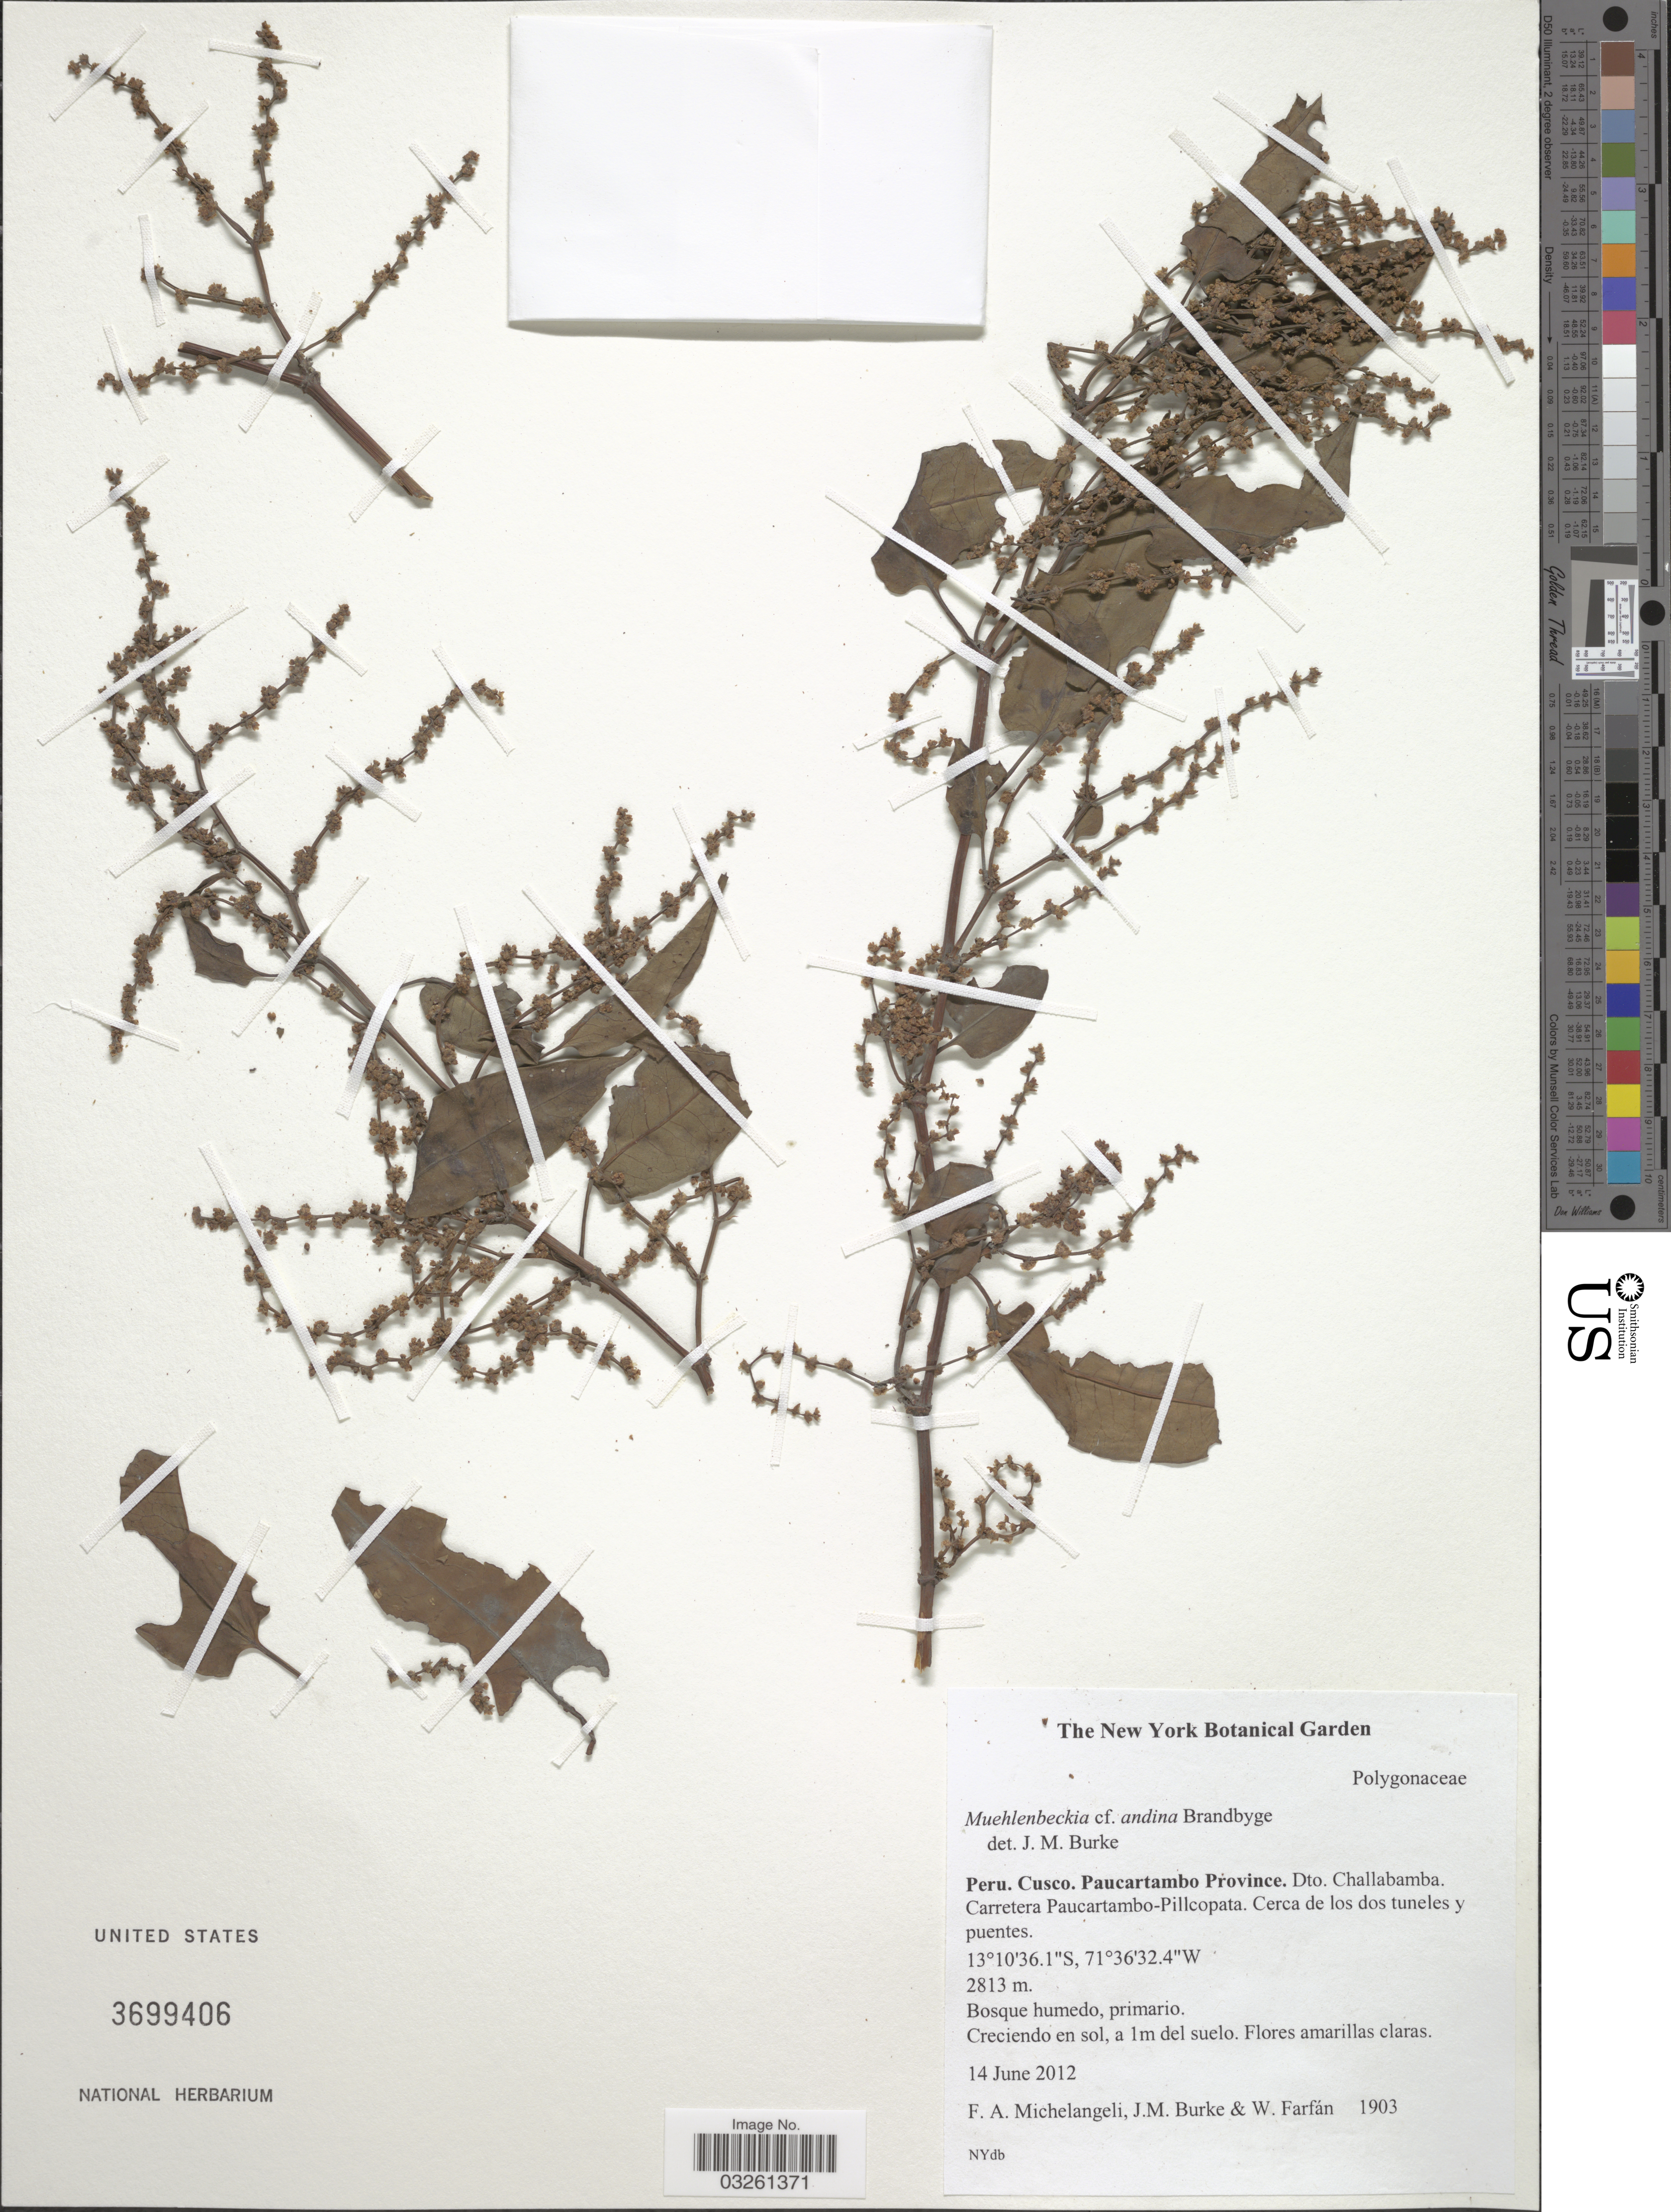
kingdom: Plantae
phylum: Tracheophyta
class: Magnoliopsida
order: Caryophyllales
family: Polygonaceae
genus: Muehlenbeckia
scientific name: Muehlenbeckia andina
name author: Brandbyge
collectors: F. A. Michelangeli, Jac. M. Burke & W. Farfán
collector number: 1903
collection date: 2012-06-14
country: Peru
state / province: Cusco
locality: Paucartambo Province. Dto. Challabamba. Carretera Paucartambo-Pillcopata.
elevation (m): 2813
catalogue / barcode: US 3699406